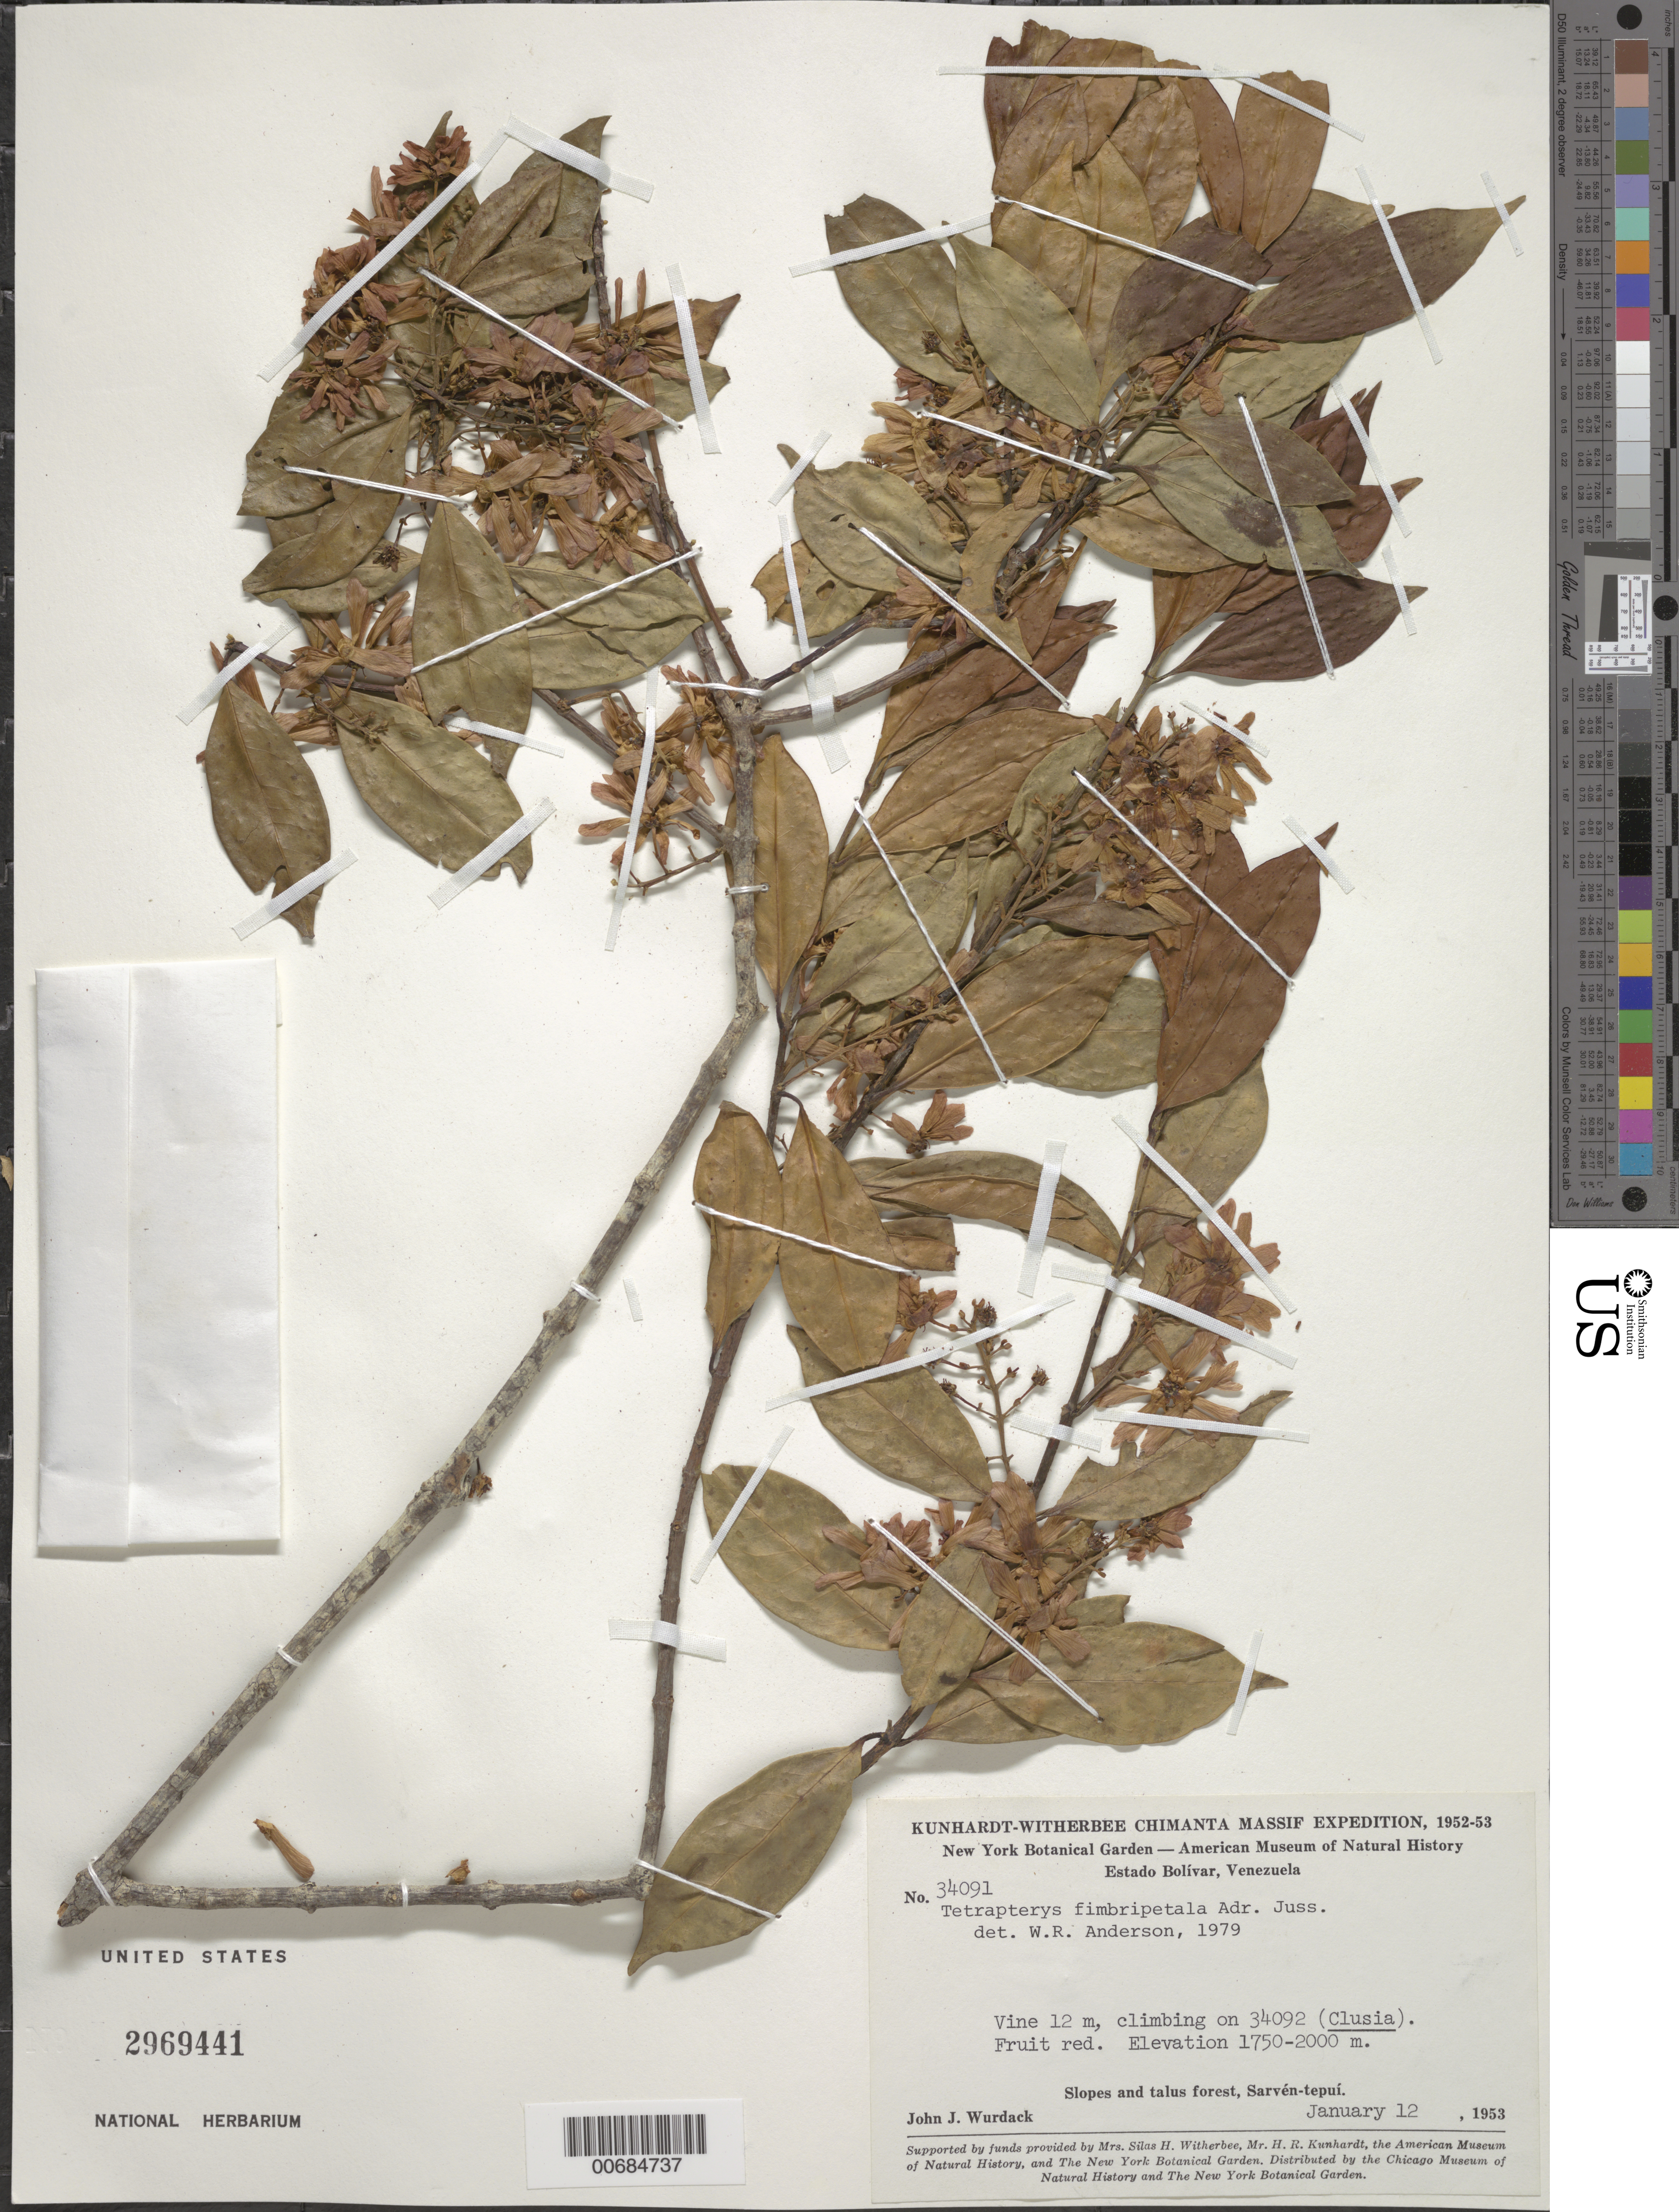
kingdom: Plantae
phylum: Tracheophyta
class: Magnoliopsida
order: Malpighiales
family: Malpighiaceae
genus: Glicophyllum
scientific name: Glicophyllum fimbripetalum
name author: (A. Juss.) R.F. Almeida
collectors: J. J. Wurdack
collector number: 34091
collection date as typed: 12-Jan-53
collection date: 1953-01-12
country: Venezuela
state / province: Bolívar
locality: Sarvén-tepuí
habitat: Slopes and talus forest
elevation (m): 1750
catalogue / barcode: US 2969441